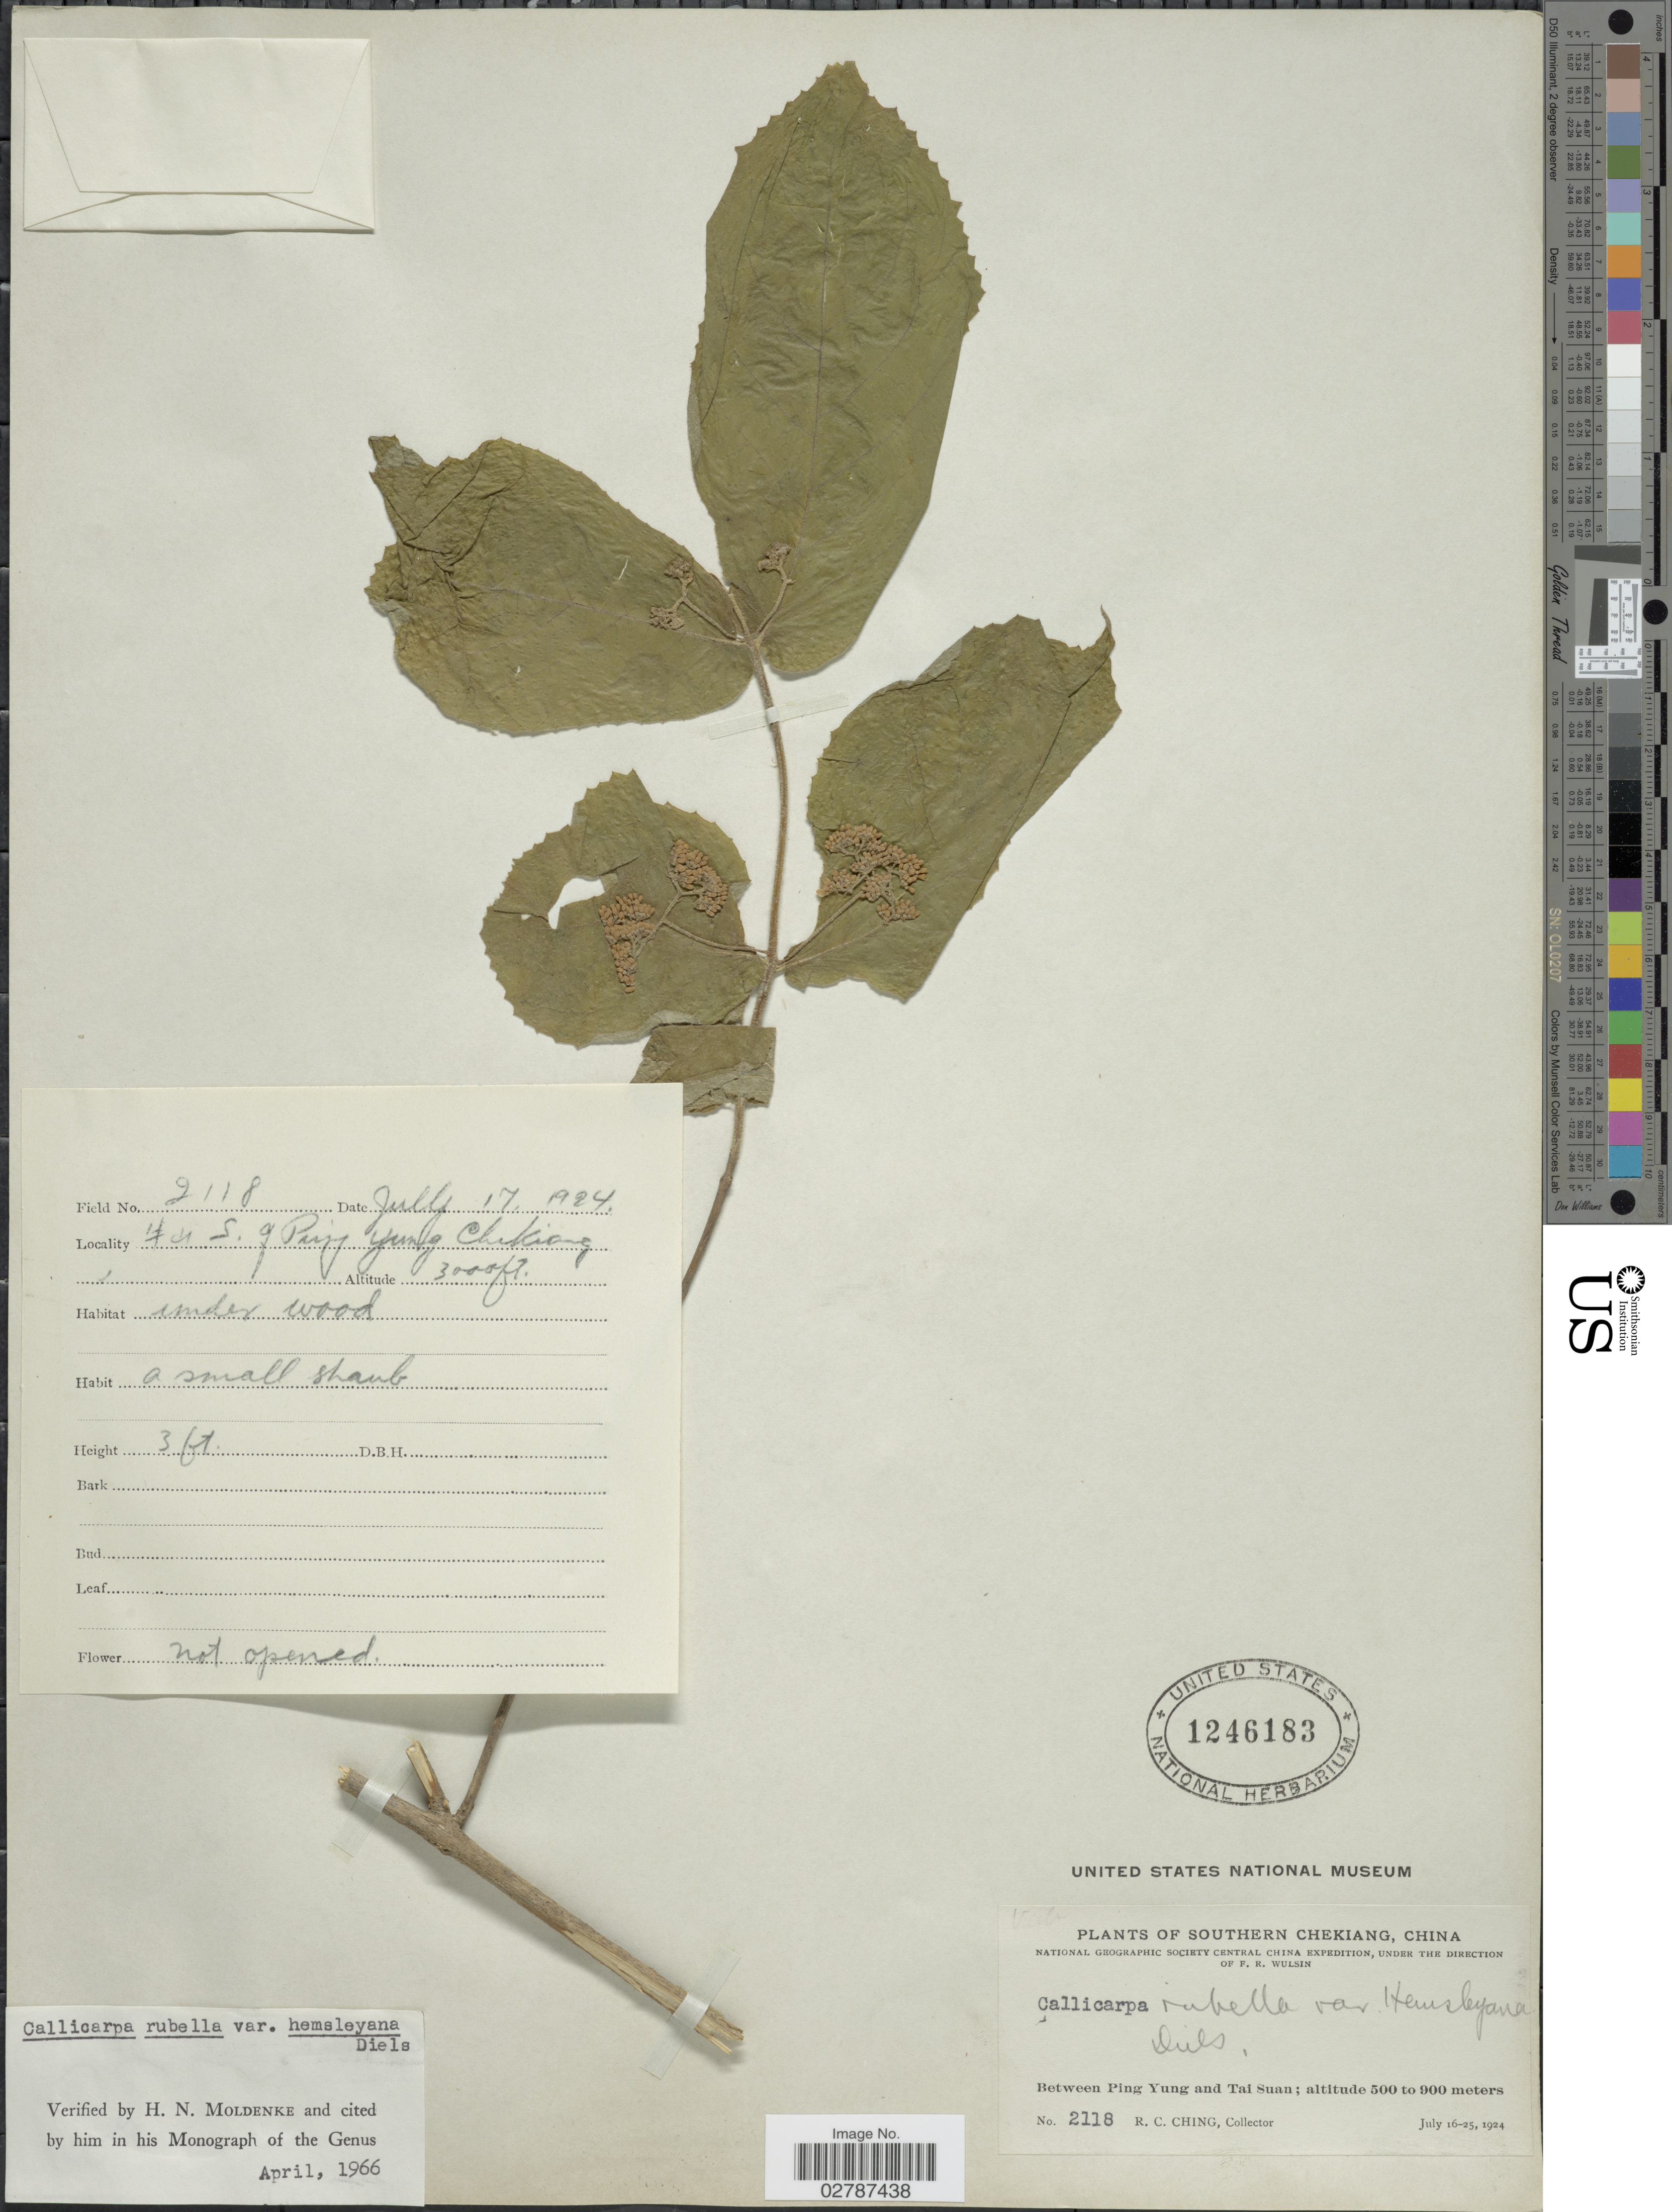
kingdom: Plantae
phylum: Tracheophyta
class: Magnoliopsida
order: Lamiales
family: Lamiaceae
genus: Callicarpa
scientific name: Callicarpa rubella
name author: Lindl.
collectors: R. C. Ching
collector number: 2118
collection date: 1924-07-17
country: China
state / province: Zhejiang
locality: Southern Chekiang. Between Ping Yung and Tai Suan. S. of Ping Yung,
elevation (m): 914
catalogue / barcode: US 1246183